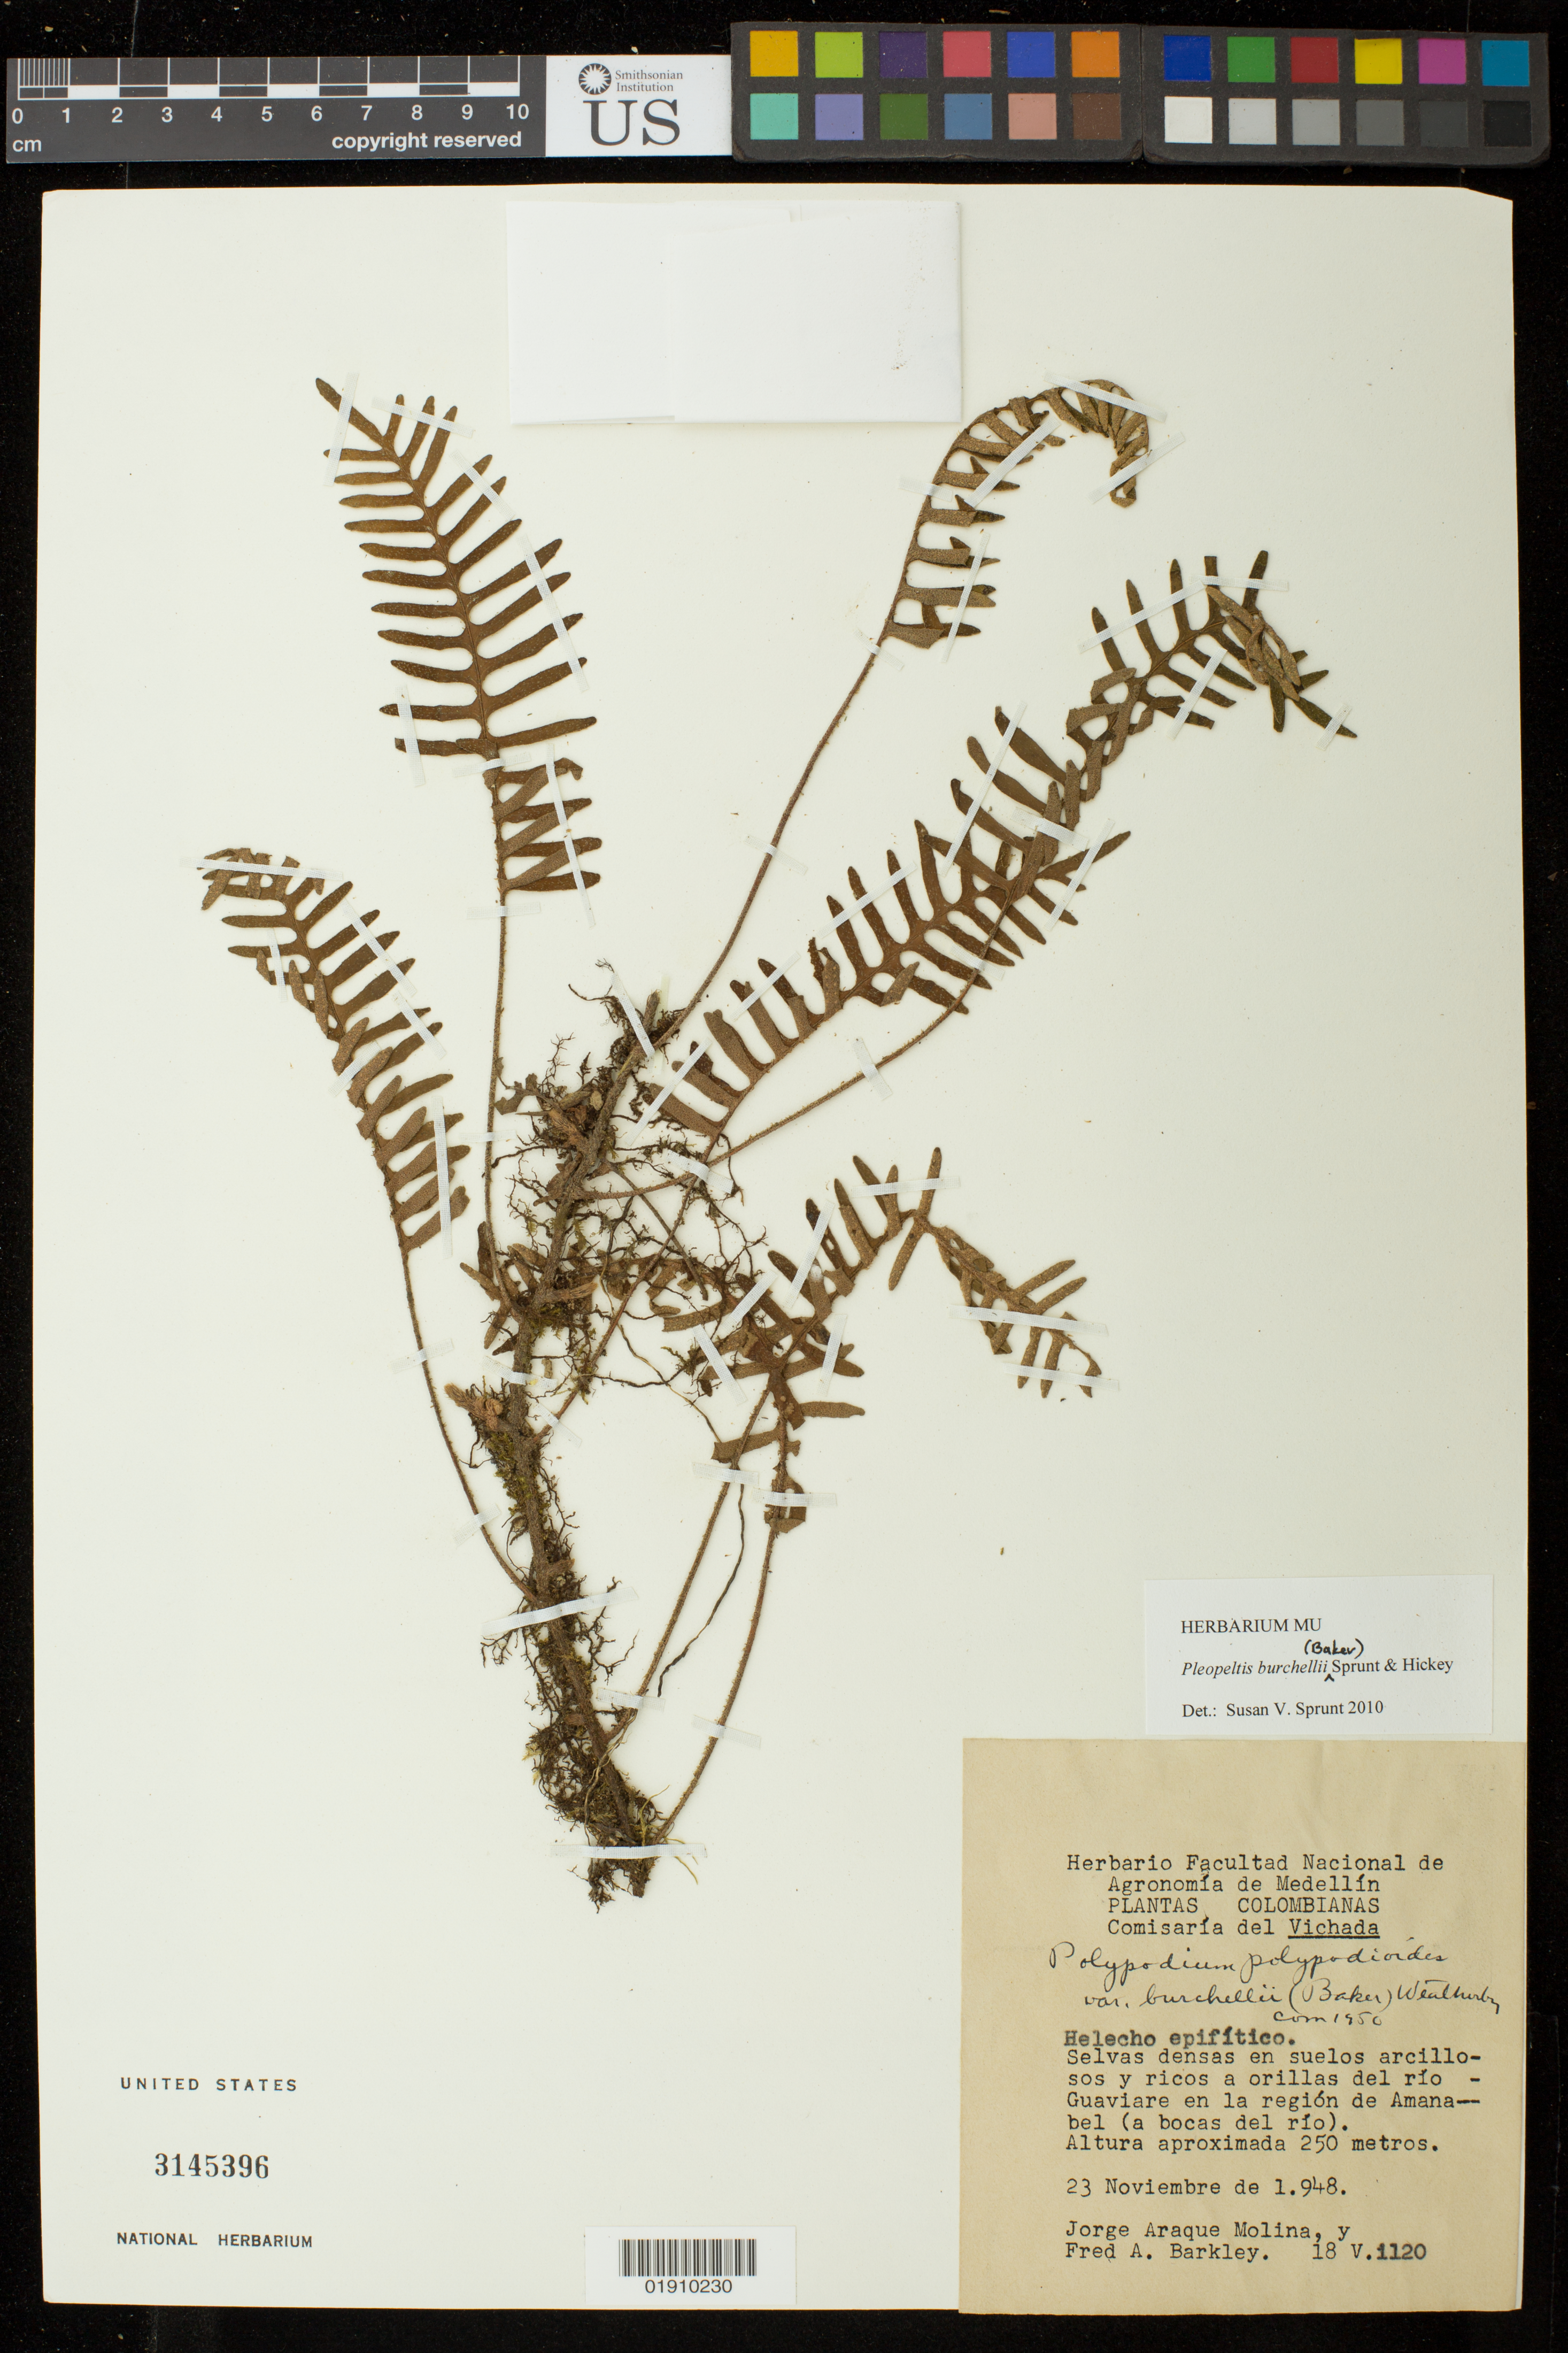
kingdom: Plantae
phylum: Tracheophyta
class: Polypodiopsida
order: Polypodiales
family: Polypodiaceae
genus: Pleopeltis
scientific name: Pleopeltis burchellii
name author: (Baker) Sprunt & Hickey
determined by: Sprunt, S. V.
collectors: J. A. Molina & F. A. Barkley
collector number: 18 V.il20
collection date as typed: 23 Noviembre de 1.948.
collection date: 1948-11-23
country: Colombia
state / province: Vichada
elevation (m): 250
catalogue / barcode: US 3145396